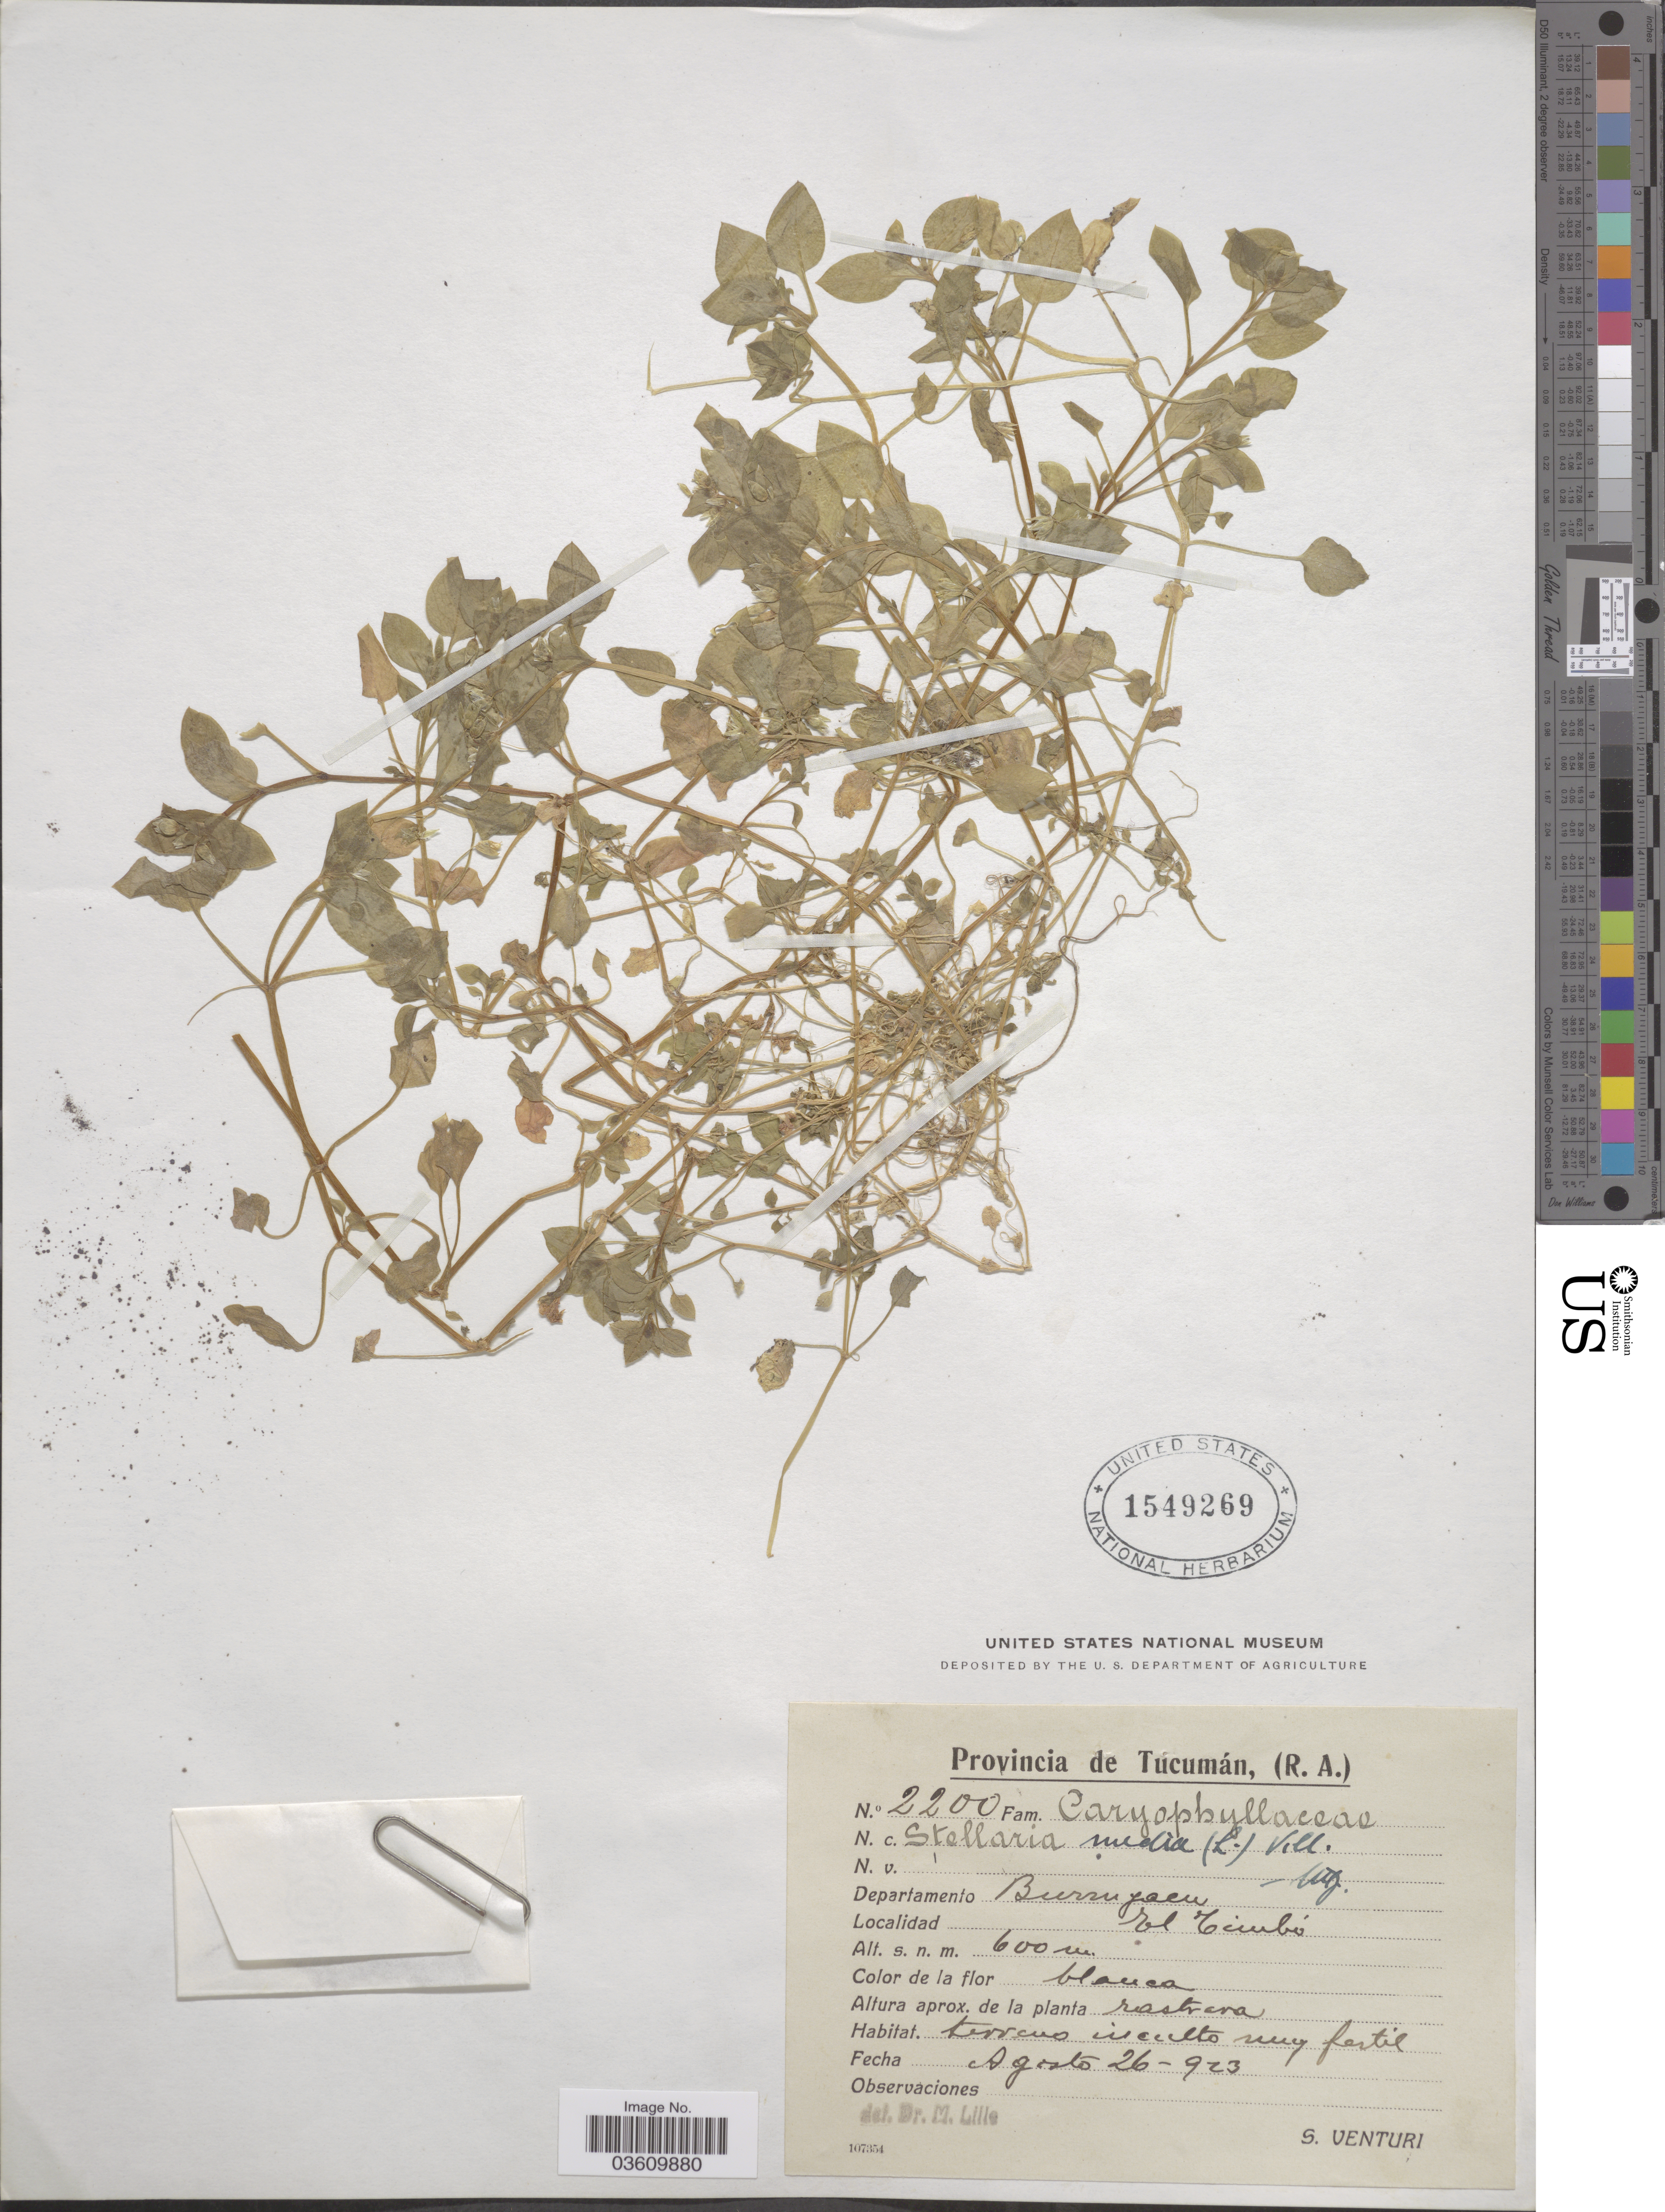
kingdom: Plantae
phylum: Tracheophyta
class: Magnoliopsida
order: Caryophyllales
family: Caryophyllaceae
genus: Stellaria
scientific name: Stellaria media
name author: (L.) Vill.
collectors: S. Venturi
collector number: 2200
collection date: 1923-08-26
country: Argentina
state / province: Tucuman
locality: (R. A.), Departamento Burruyacu. El Timbó.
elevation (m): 600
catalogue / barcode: US 1549269